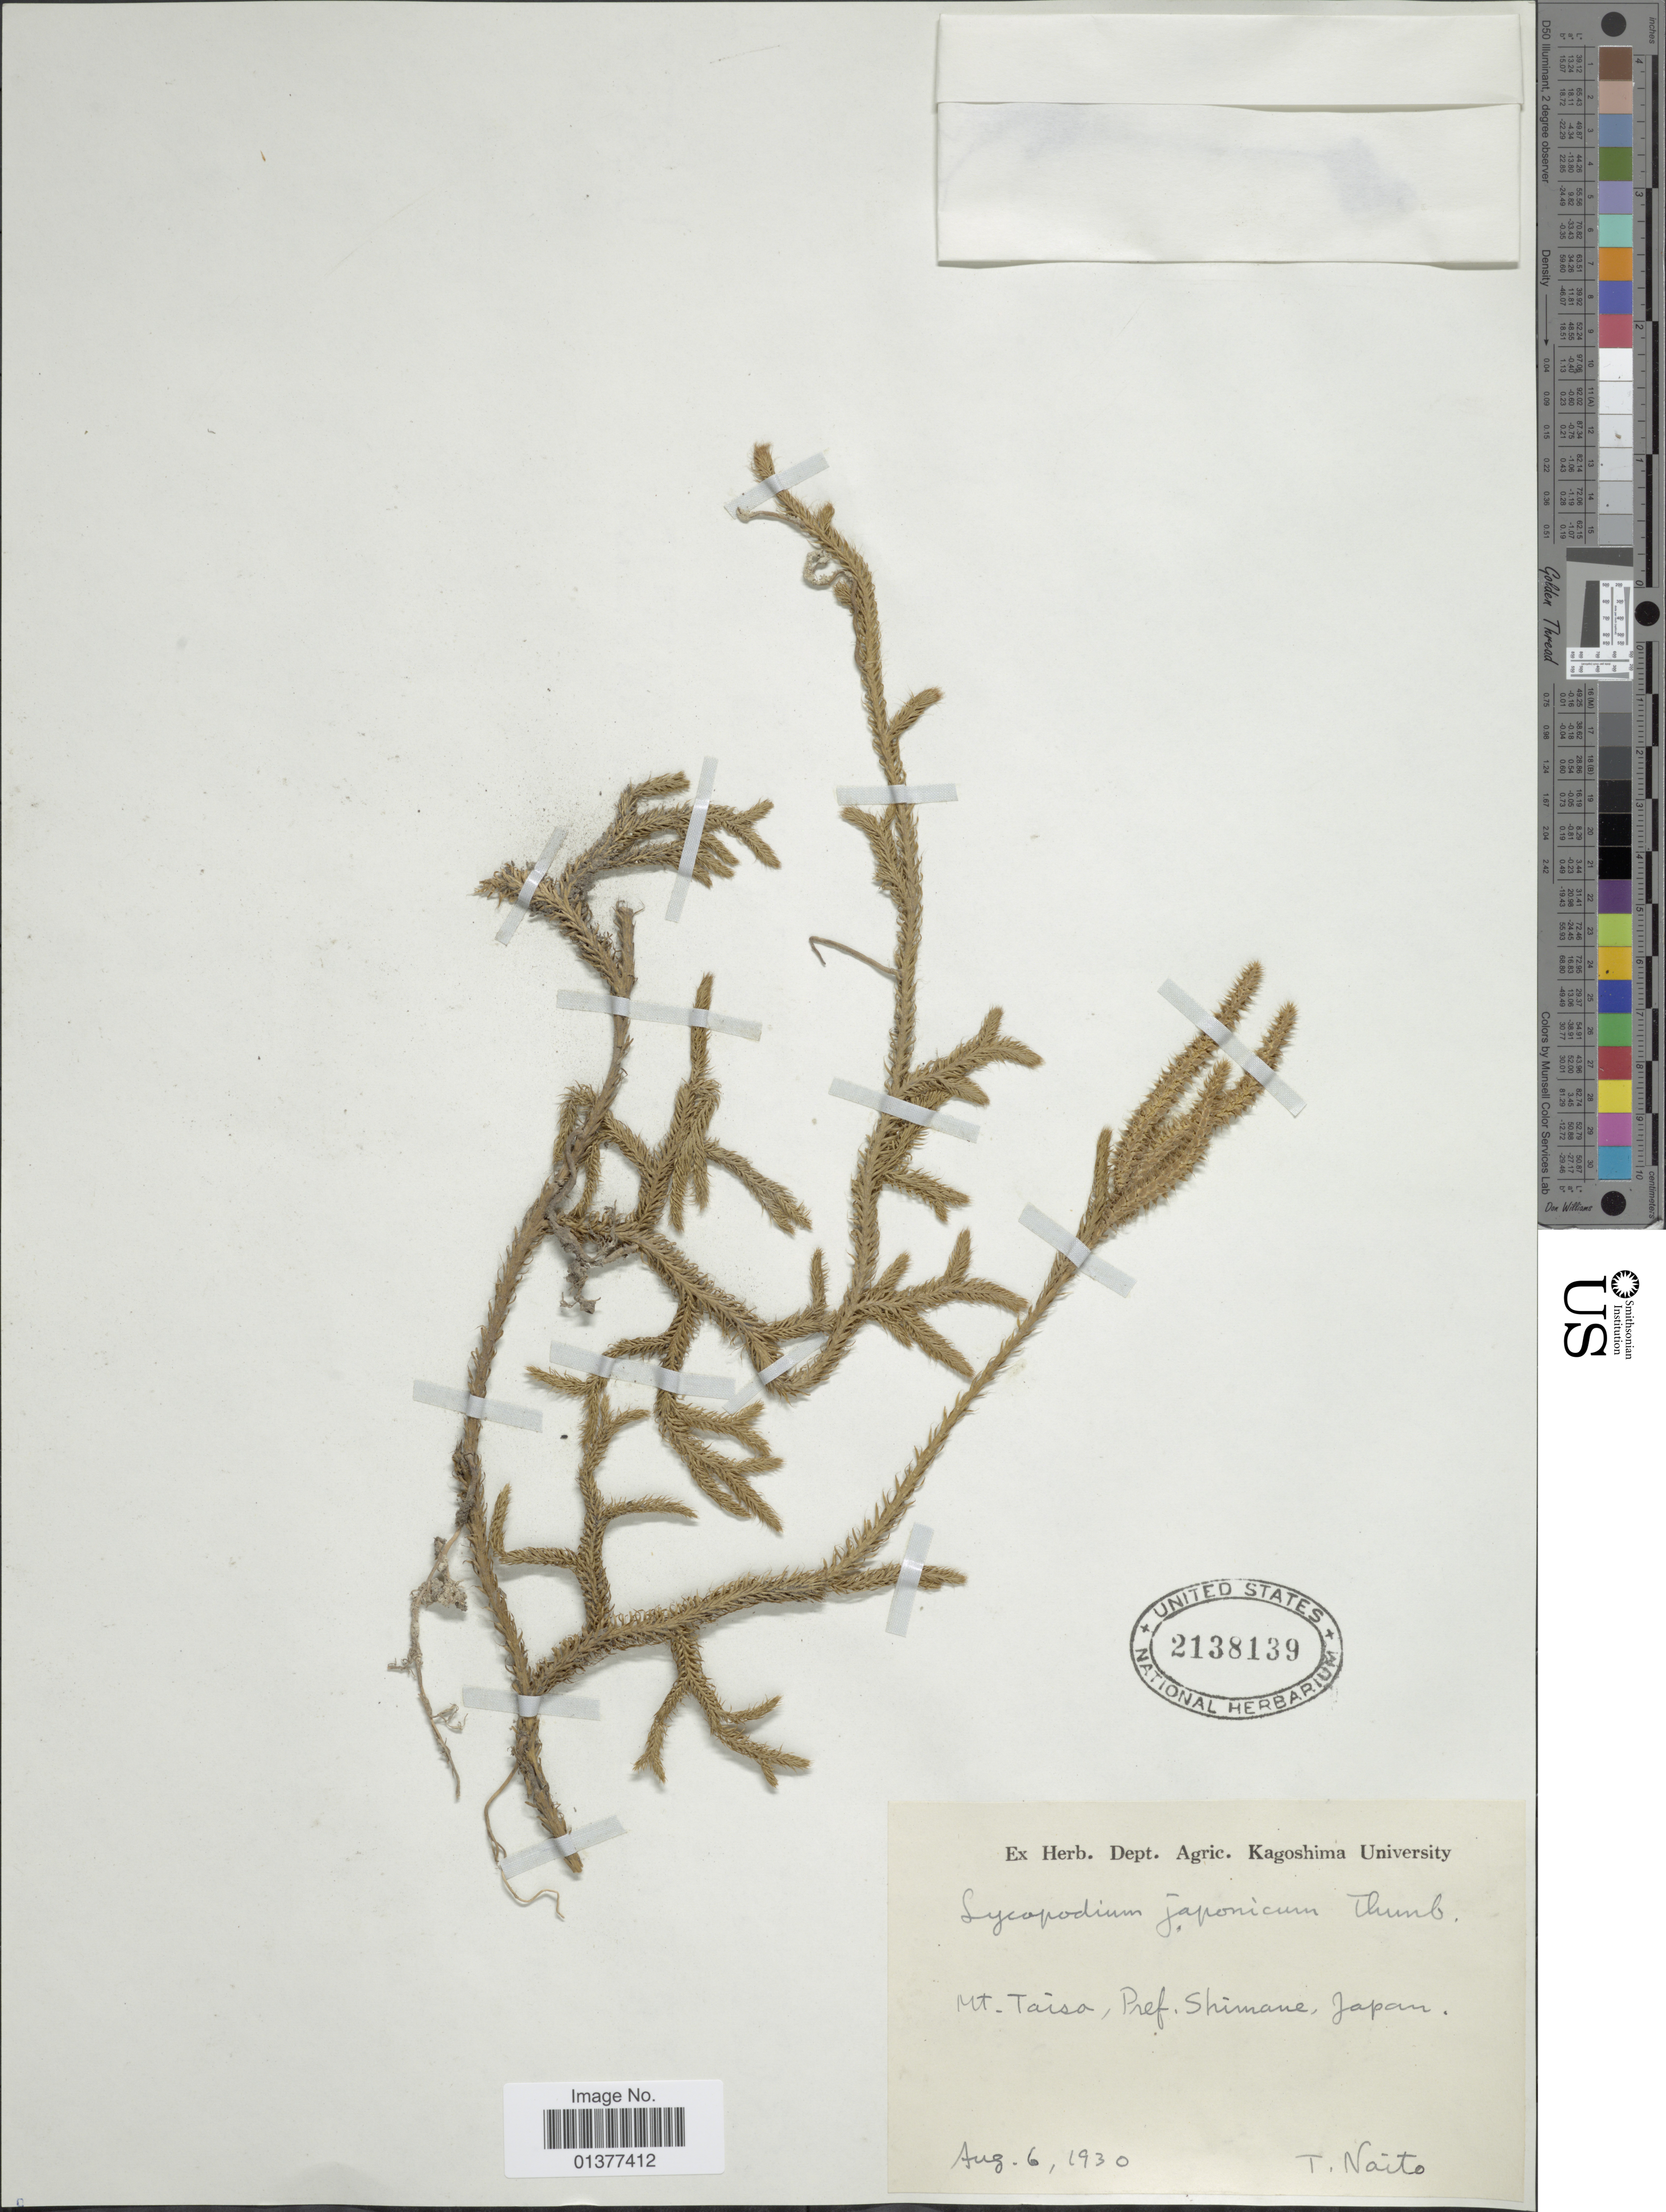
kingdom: Plantae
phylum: Tracheophyta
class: Lycopodiopsida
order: Lycopodiales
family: Lycopodiaceae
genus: Lycopodium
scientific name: Lycopodium japonicum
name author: Thunb.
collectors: T. Naito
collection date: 1930-08-06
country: Japan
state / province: Simane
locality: Mt. Taiso, pref. Shimane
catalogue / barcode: US 2138139